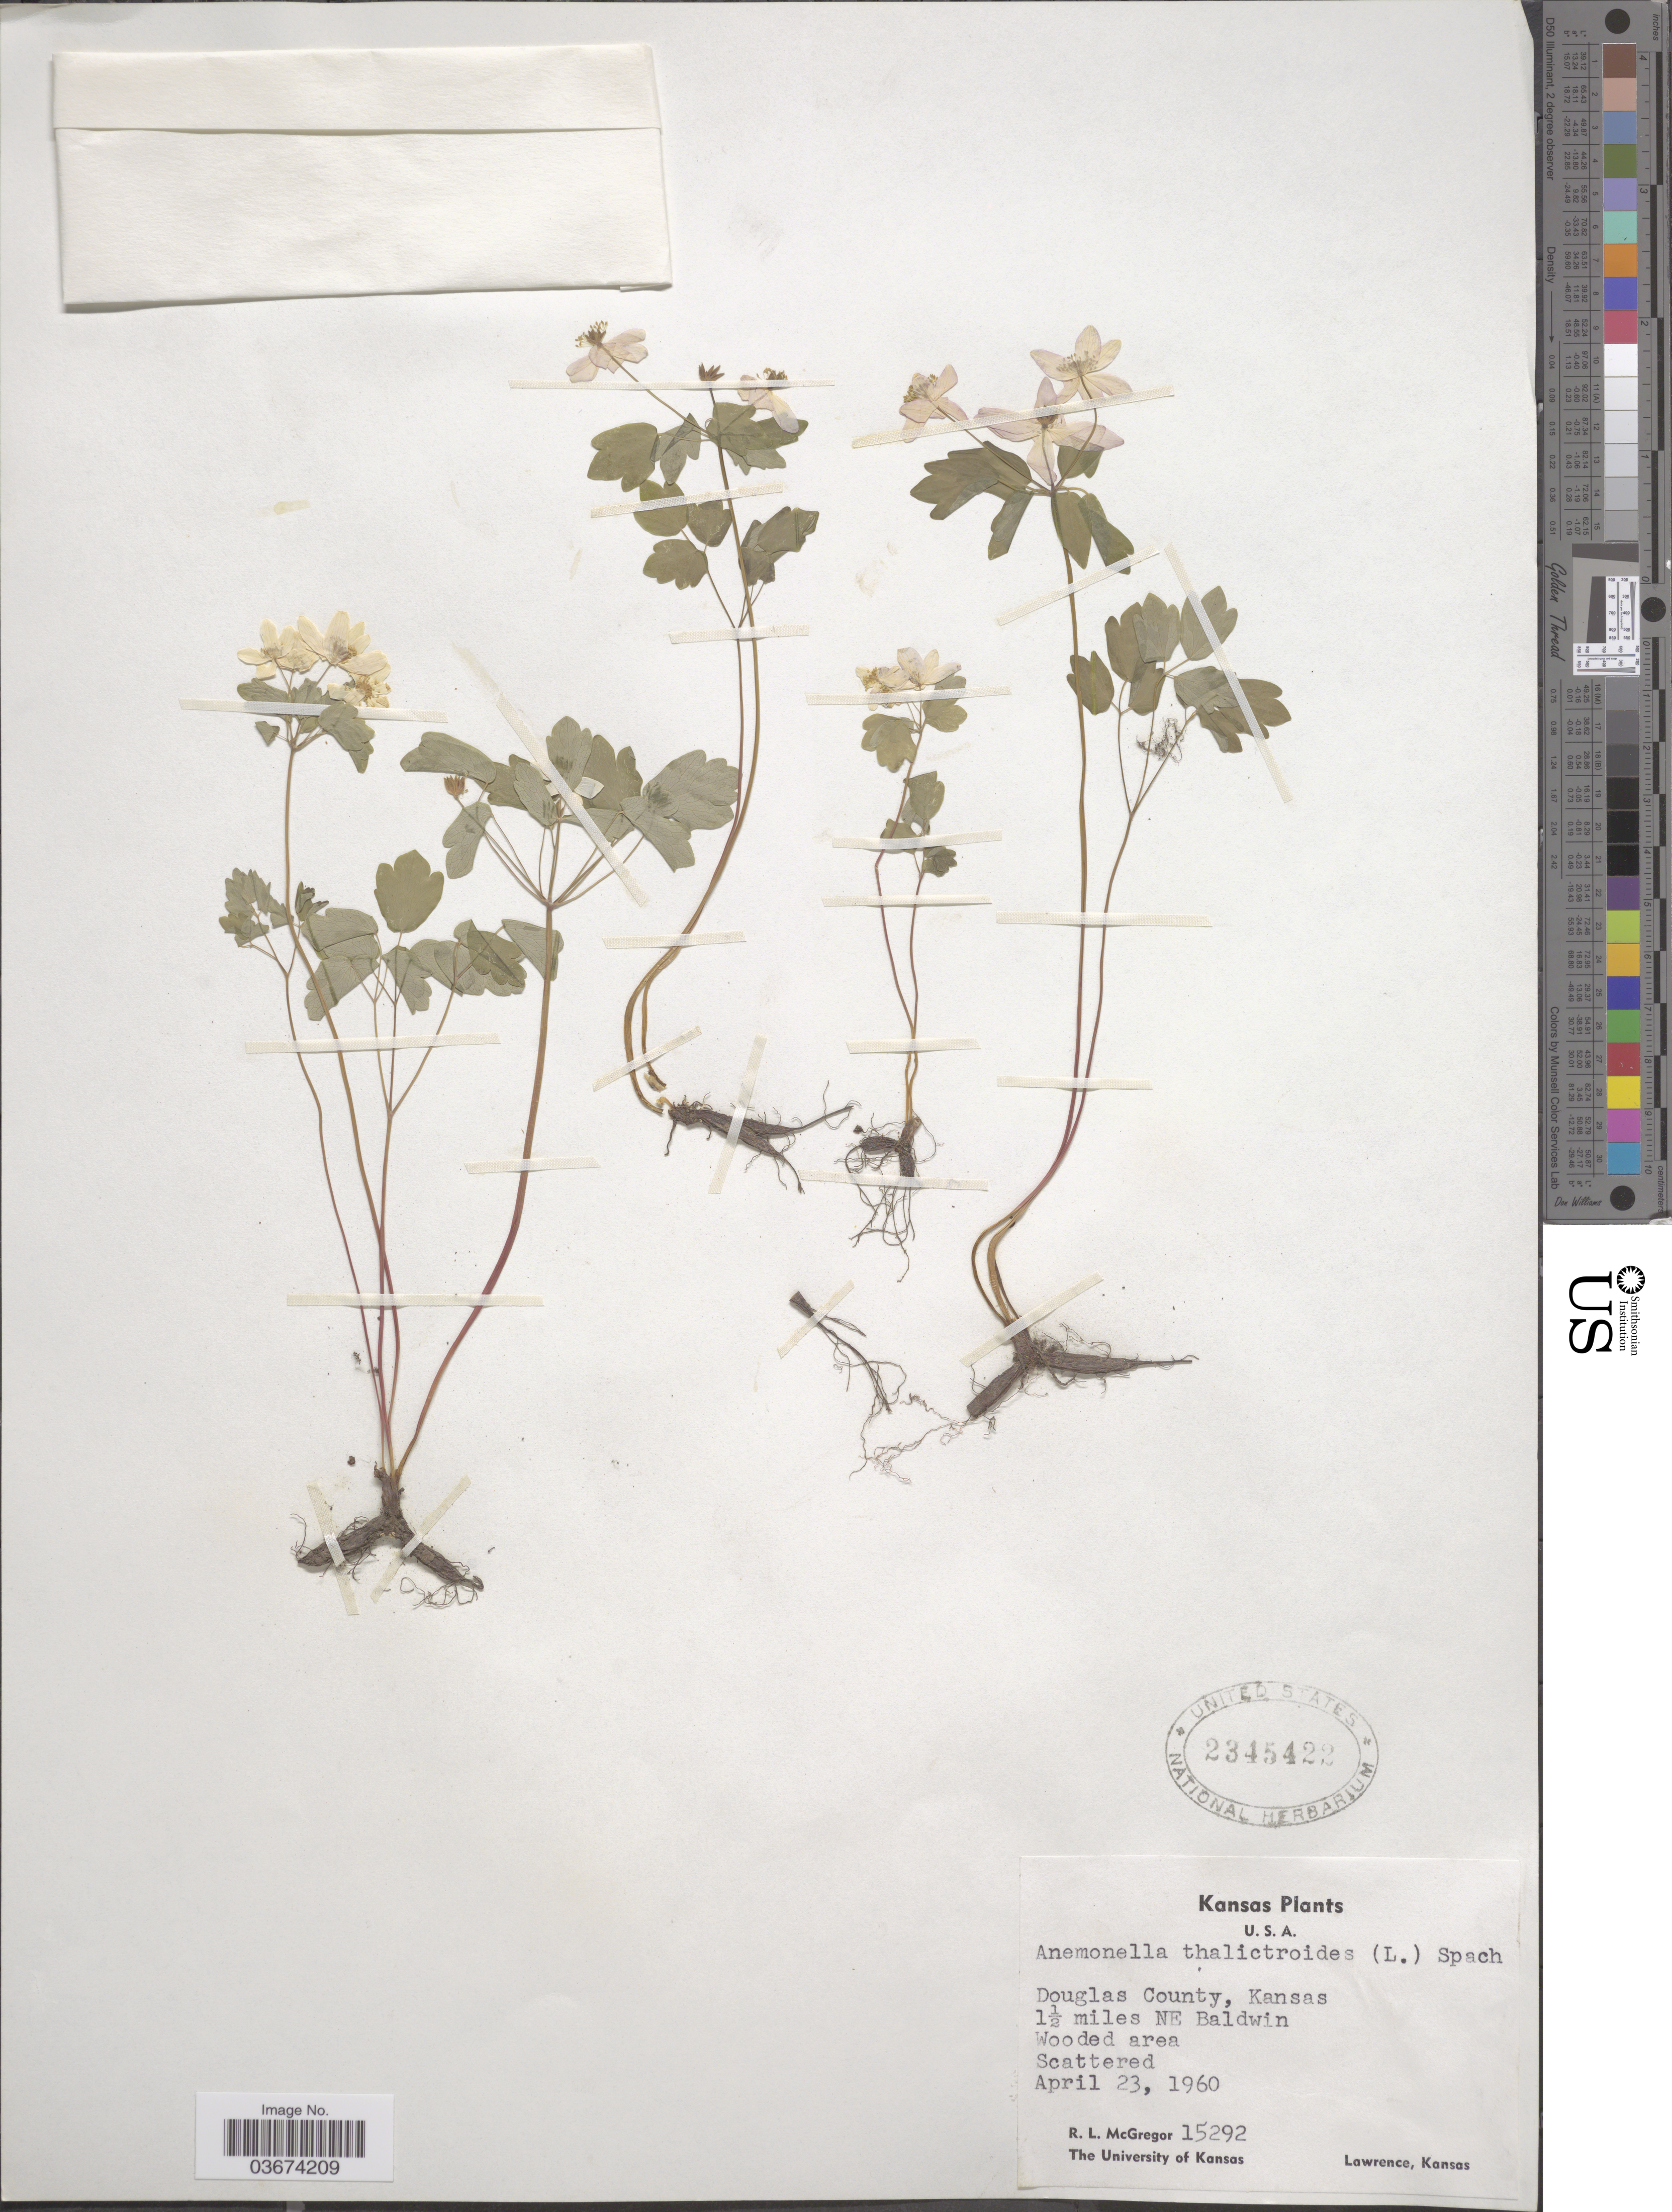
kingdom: Plantae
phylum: Tracheophyta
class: Magnoliopsida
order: Ranunculales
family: Ranunculaceae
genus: Thalictrum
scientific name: Thalictrum thalictroides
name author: (L.) A.J. Eames & B. Boivin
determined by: Strong, M. T., (US), Smithsonian Institution - National Museum of Natural History (UNITED STATES)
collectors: R. McGregor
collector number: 15292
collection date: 1960-04-23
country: United States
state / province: Kansas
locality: U.S.A. Douglas County. 1½ miles NE Baldwin.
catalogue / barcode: US 2345422